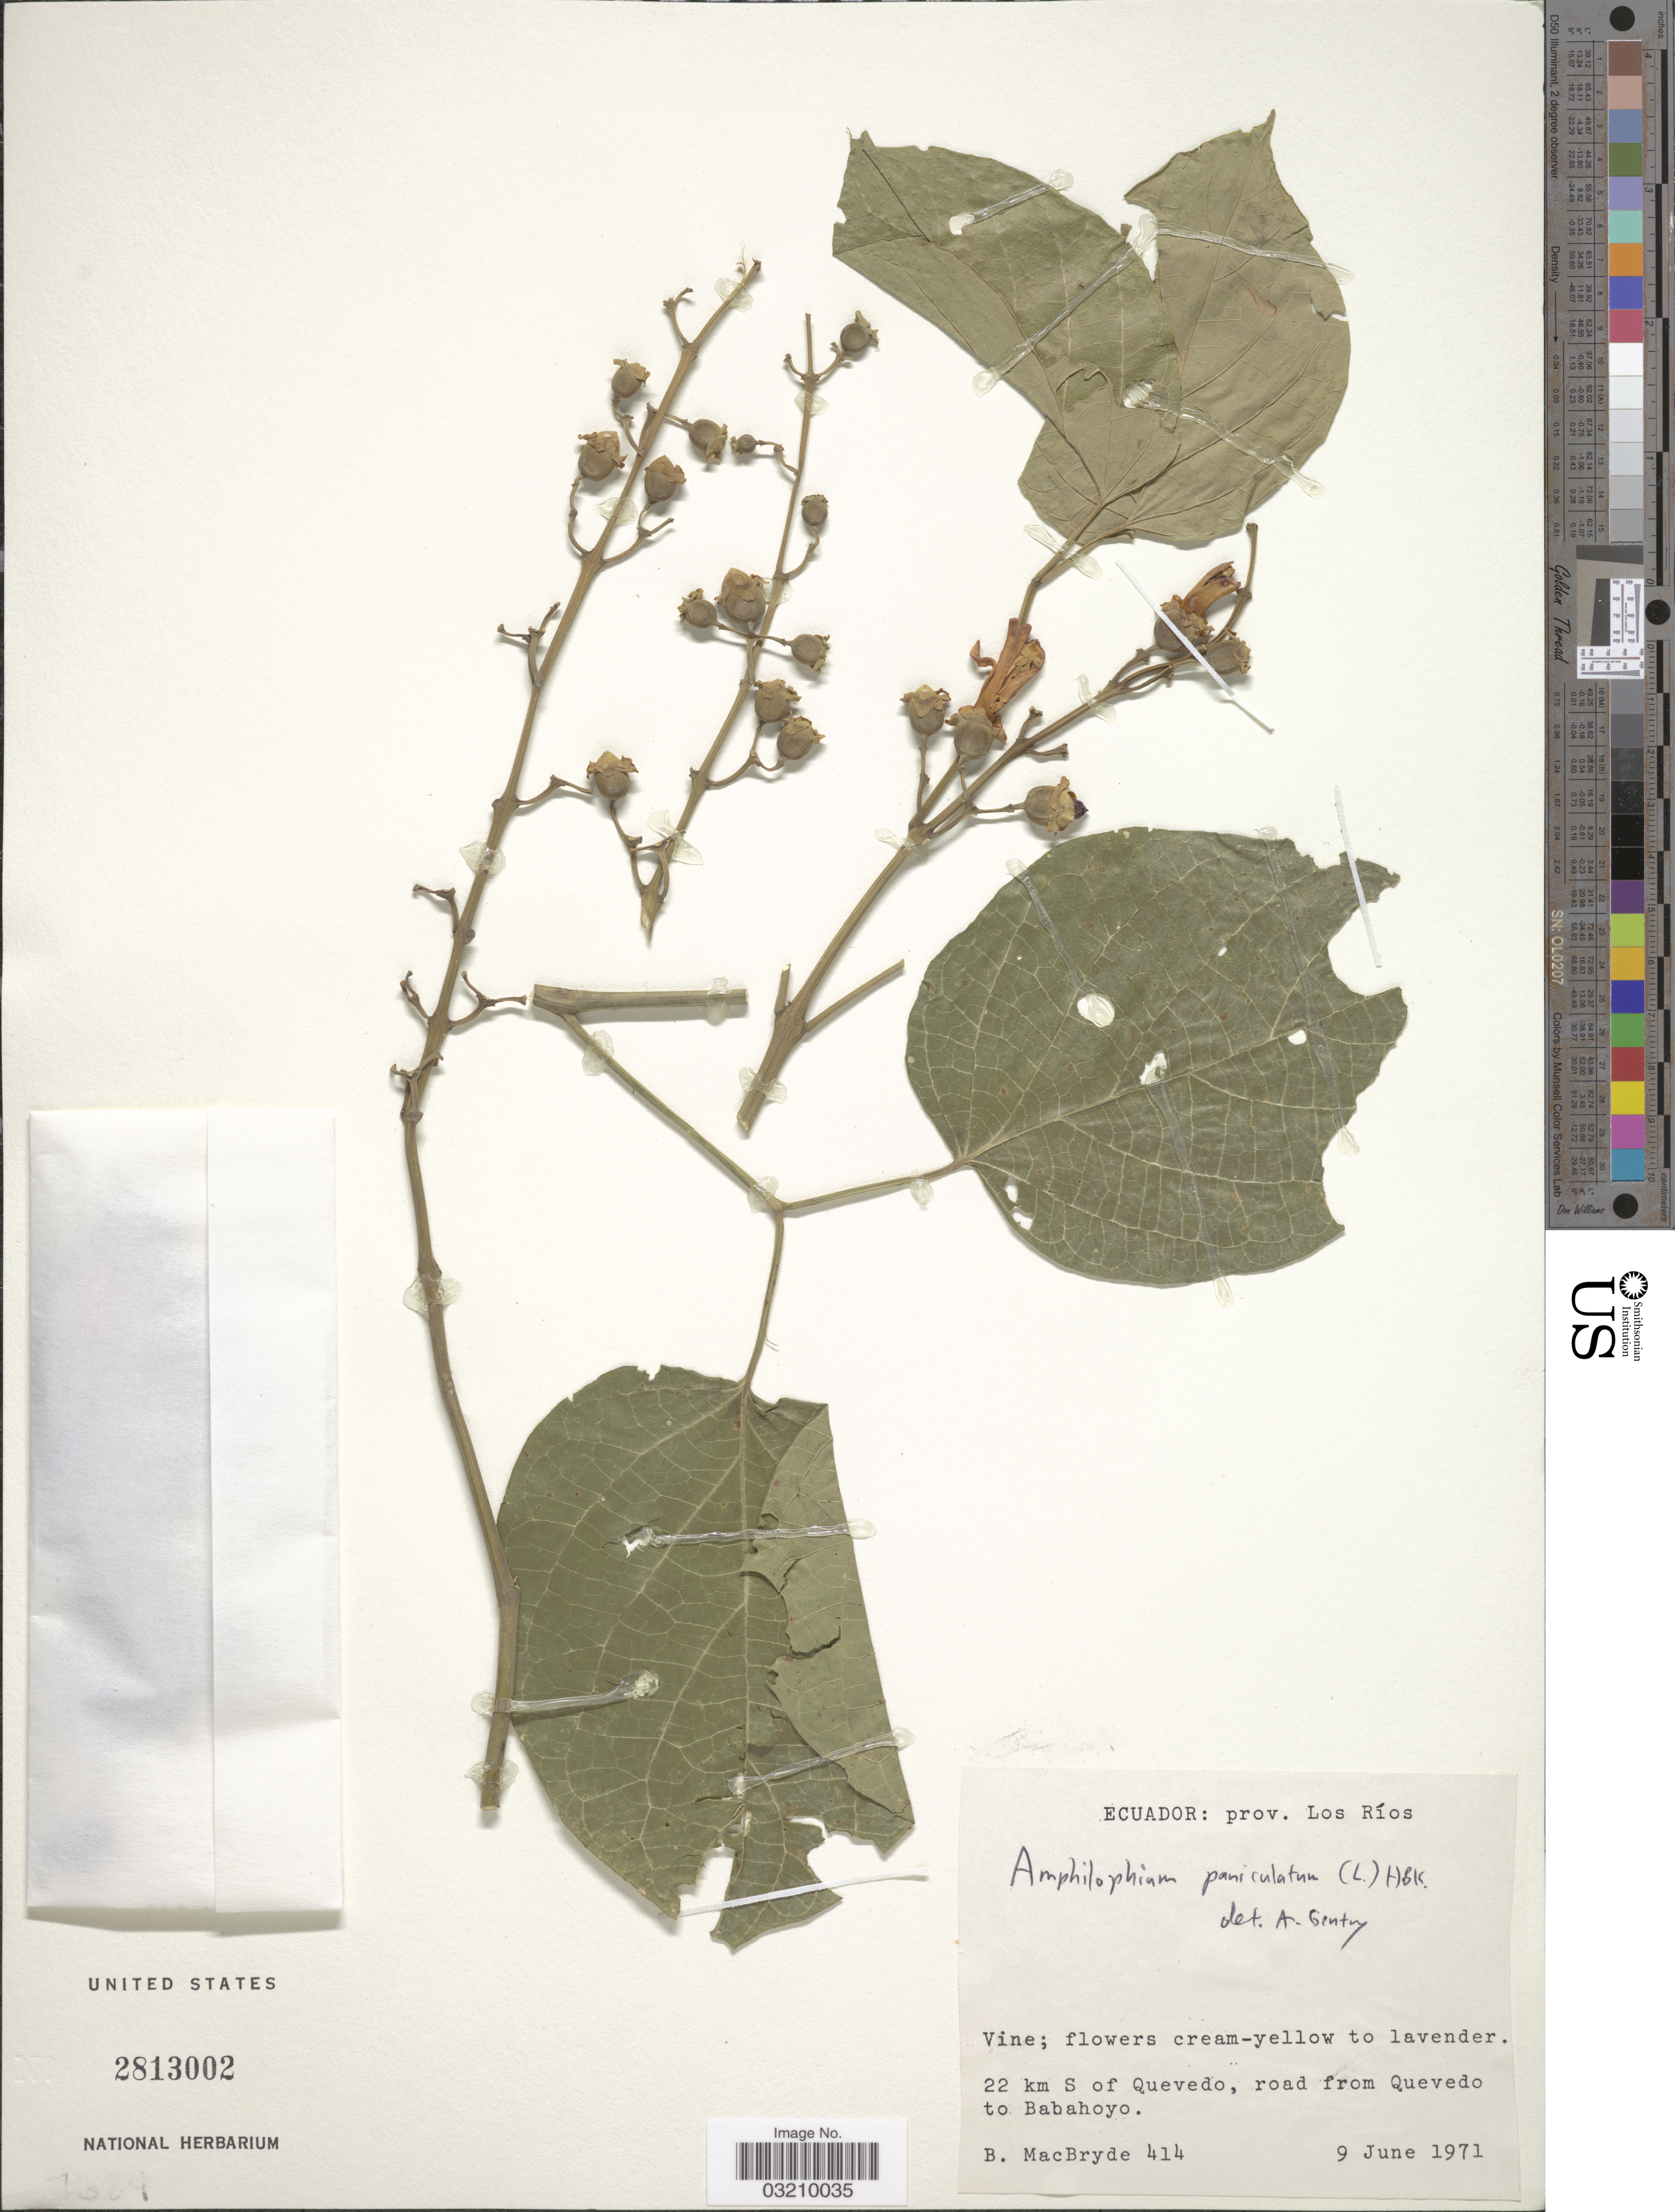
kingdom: Plantae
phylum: Tracheophyta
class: Magnoliopsida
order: Lamiales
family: Bignoniaceae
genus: Amphilophium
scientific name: Amphilophium paniculatum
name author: (L.) Kunth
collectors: B. MacBryde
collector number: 414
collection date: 1971-06-09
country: Ecuador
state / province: Los Ríos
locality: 22 km S of Quevedo, road from Quevedo to Babahoyo.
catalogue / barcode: US 2813002